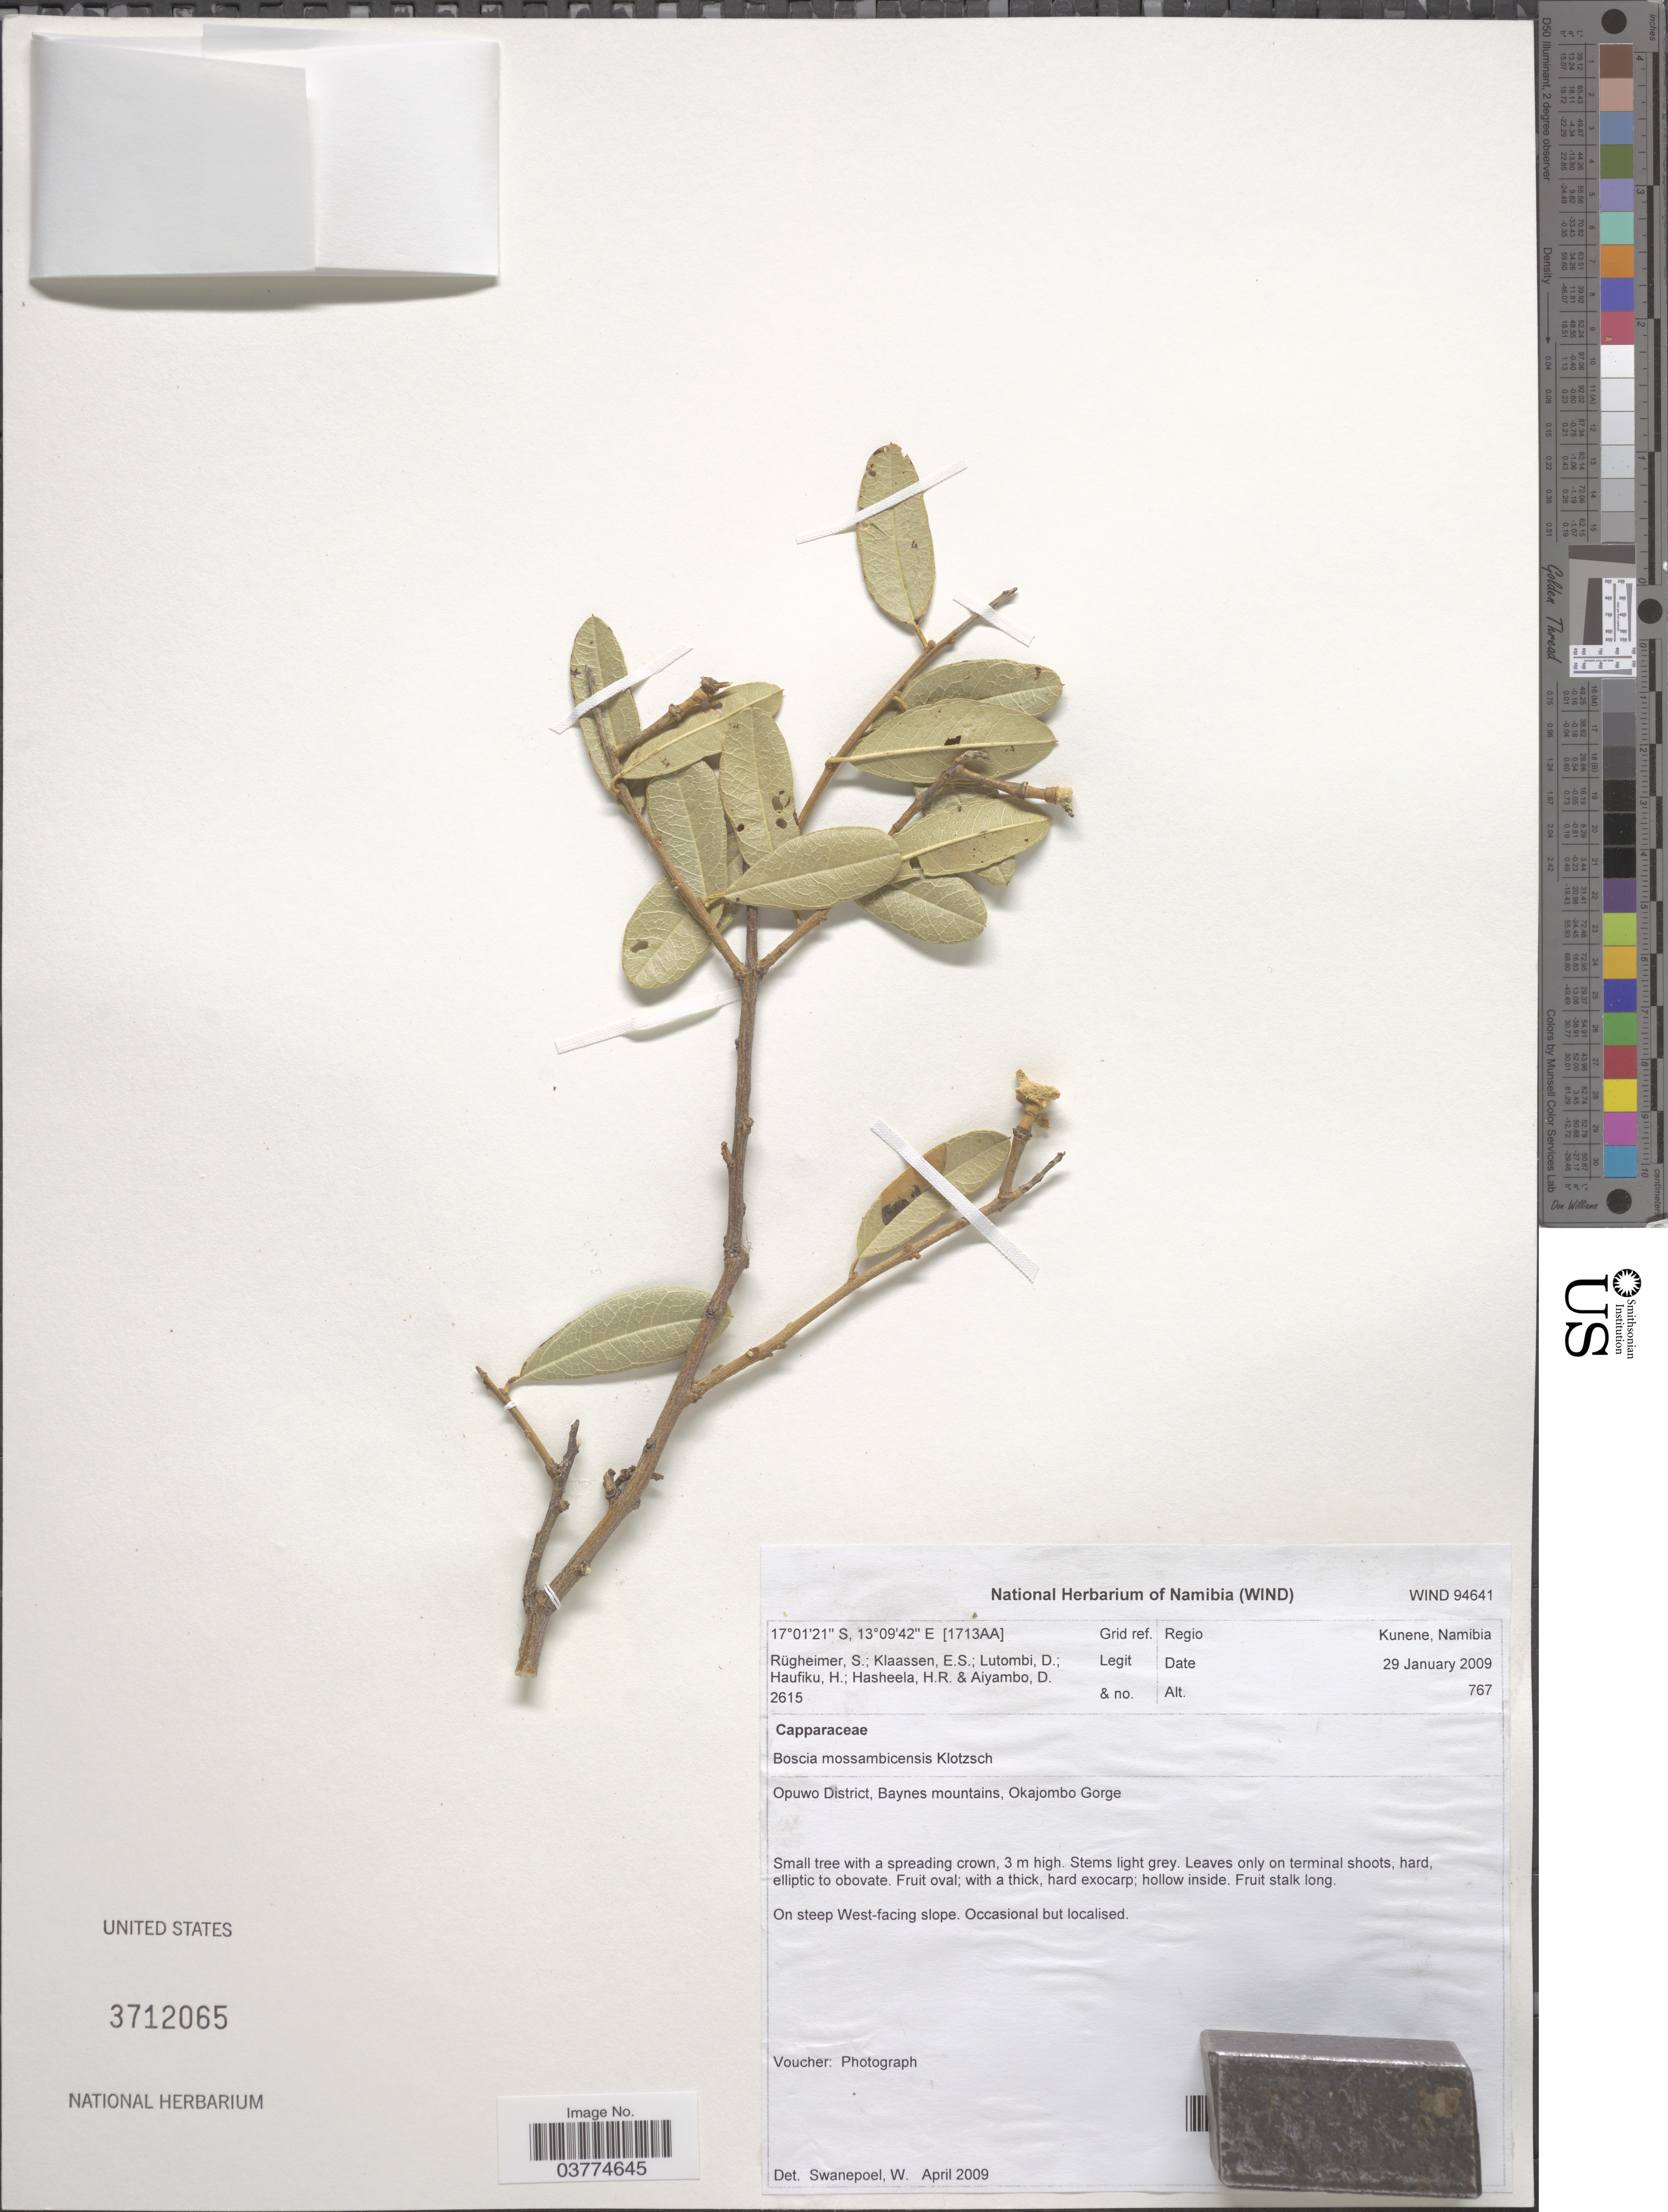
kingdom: Plantae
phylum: Tracheophyta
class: Magnoliopsida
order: Brassicales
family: Capparaceae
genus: Boscia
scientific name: Boscia mossambicensis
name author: Klotzsch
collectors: S. Rugheimer, E. S. Klaassen, D. Lutombi, H. Haufiku & et al.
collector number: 2615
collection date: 2009-01-29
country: Namibia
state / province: Kunene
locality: Grid ref. [1713AA]. Regio Kunene, Namibia. Opuwo District, Baynes mountains, Okajombo Gorge.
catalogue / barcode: US 3712065